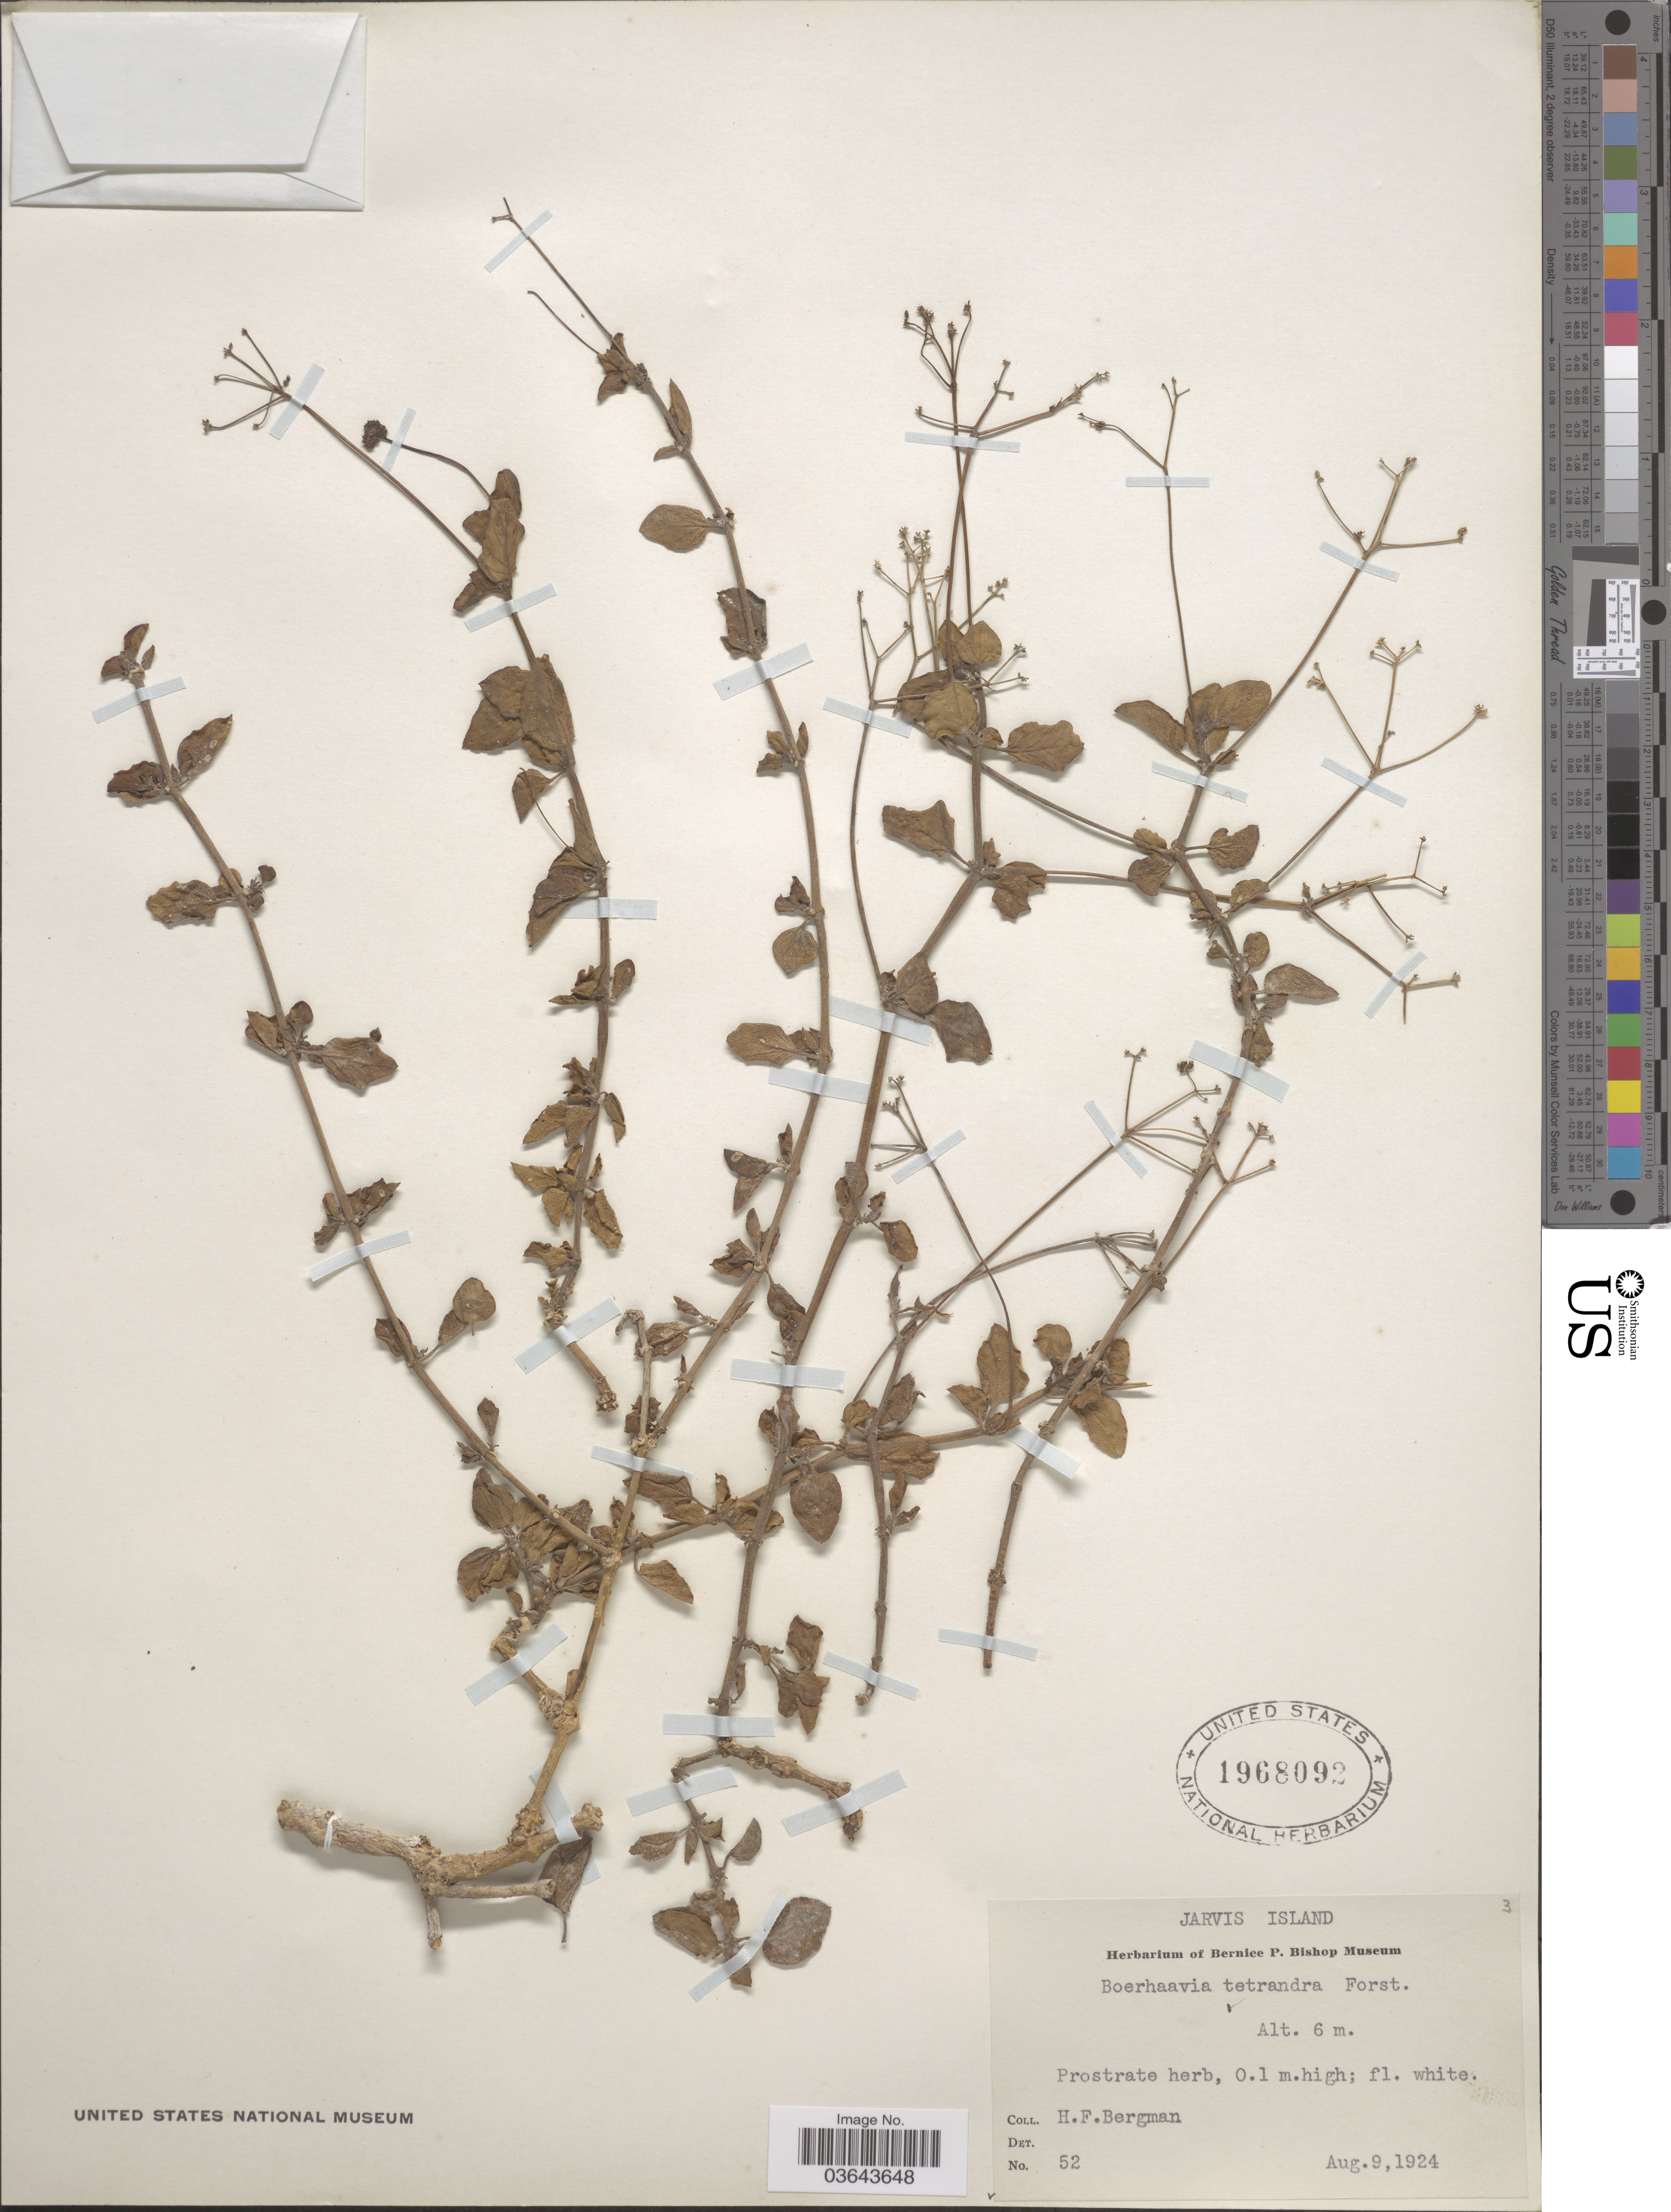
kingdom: Plantae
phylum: Tracheophyta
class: Magnoliopsida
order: Caryophyllales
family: Nyctaginaceae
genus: Boerhavia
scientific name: Boerhavia albiflora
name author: Fosberg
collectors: H. Bergman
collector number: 52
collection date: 1924-08-09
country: U.S. Administered Pacific Islands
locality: Jarvis Island.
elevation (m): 6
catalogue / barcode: US 1968092